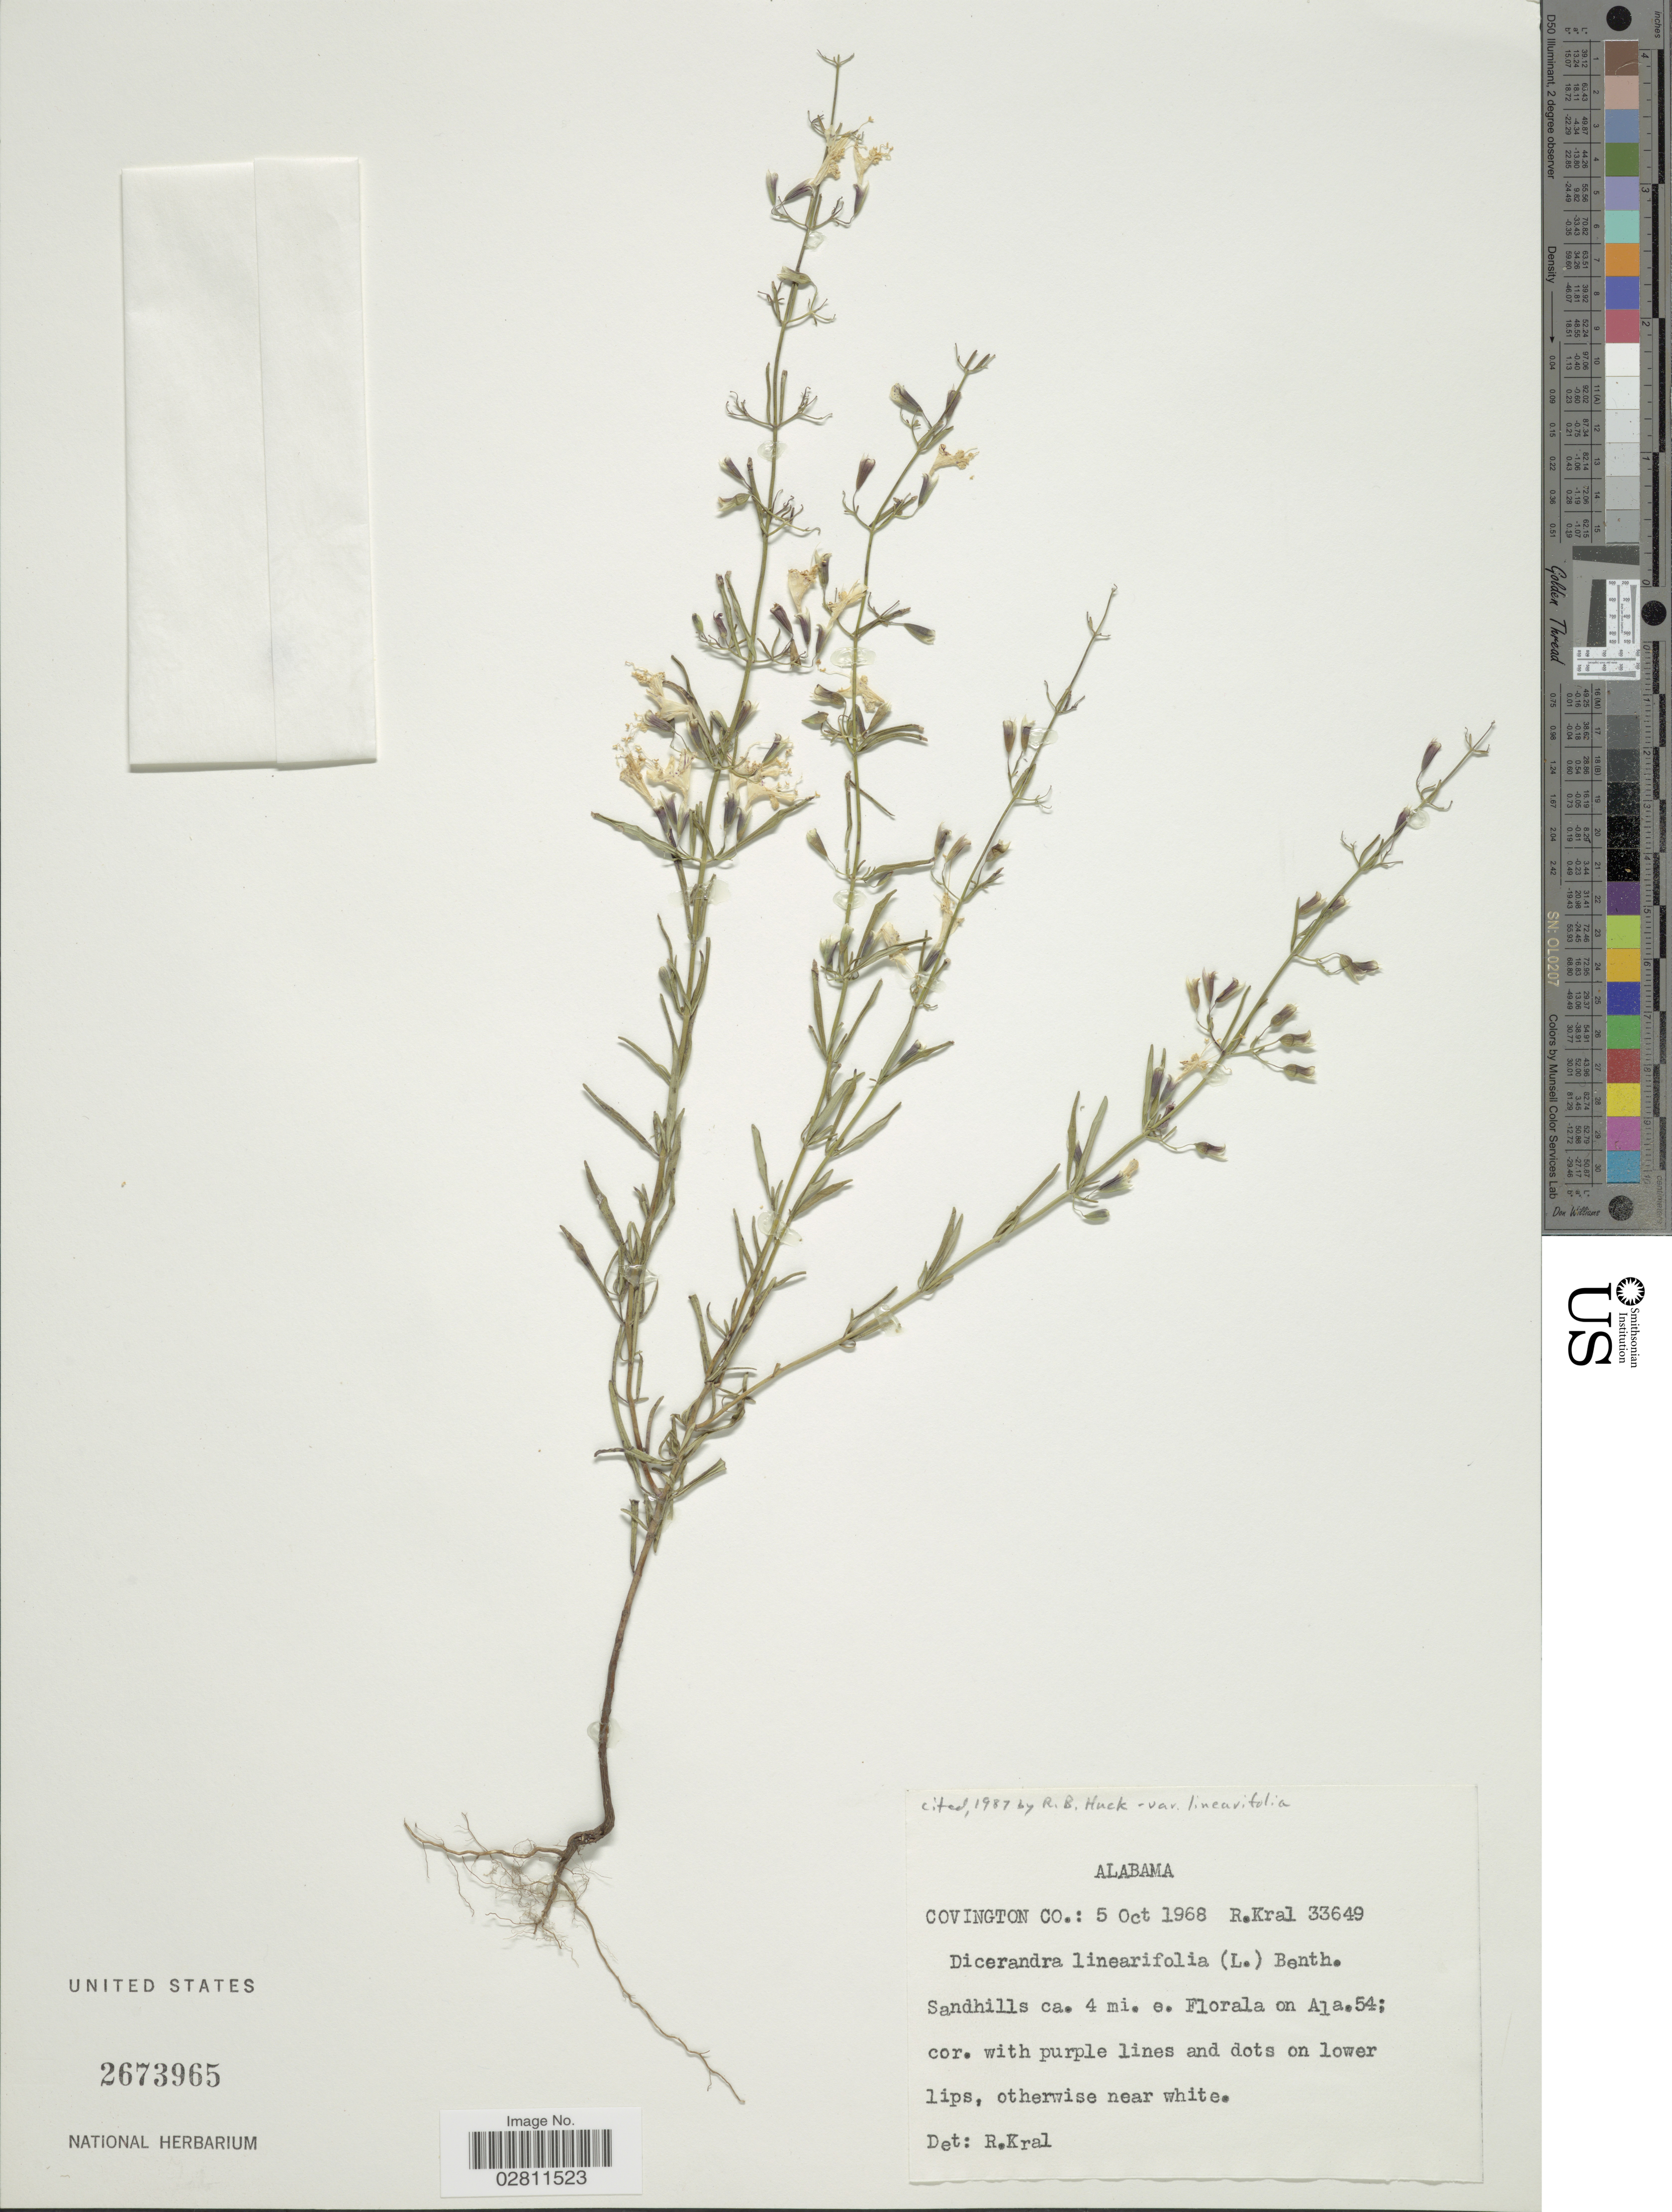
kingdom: Plantae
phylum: Tracheophyta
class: Magnoliopsida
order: Lamiales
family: Lamiaceae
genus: Dicerandra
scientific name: Dicerandra linearifolia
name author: (Elliott) Benth.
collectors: R. Kral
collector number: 33649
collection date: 1968-10-05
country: United States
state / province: Alabama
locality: Covington Co.: Sandhills ca. 4 mi. e. Florala on Ala. 54.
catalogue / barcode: US 2673965